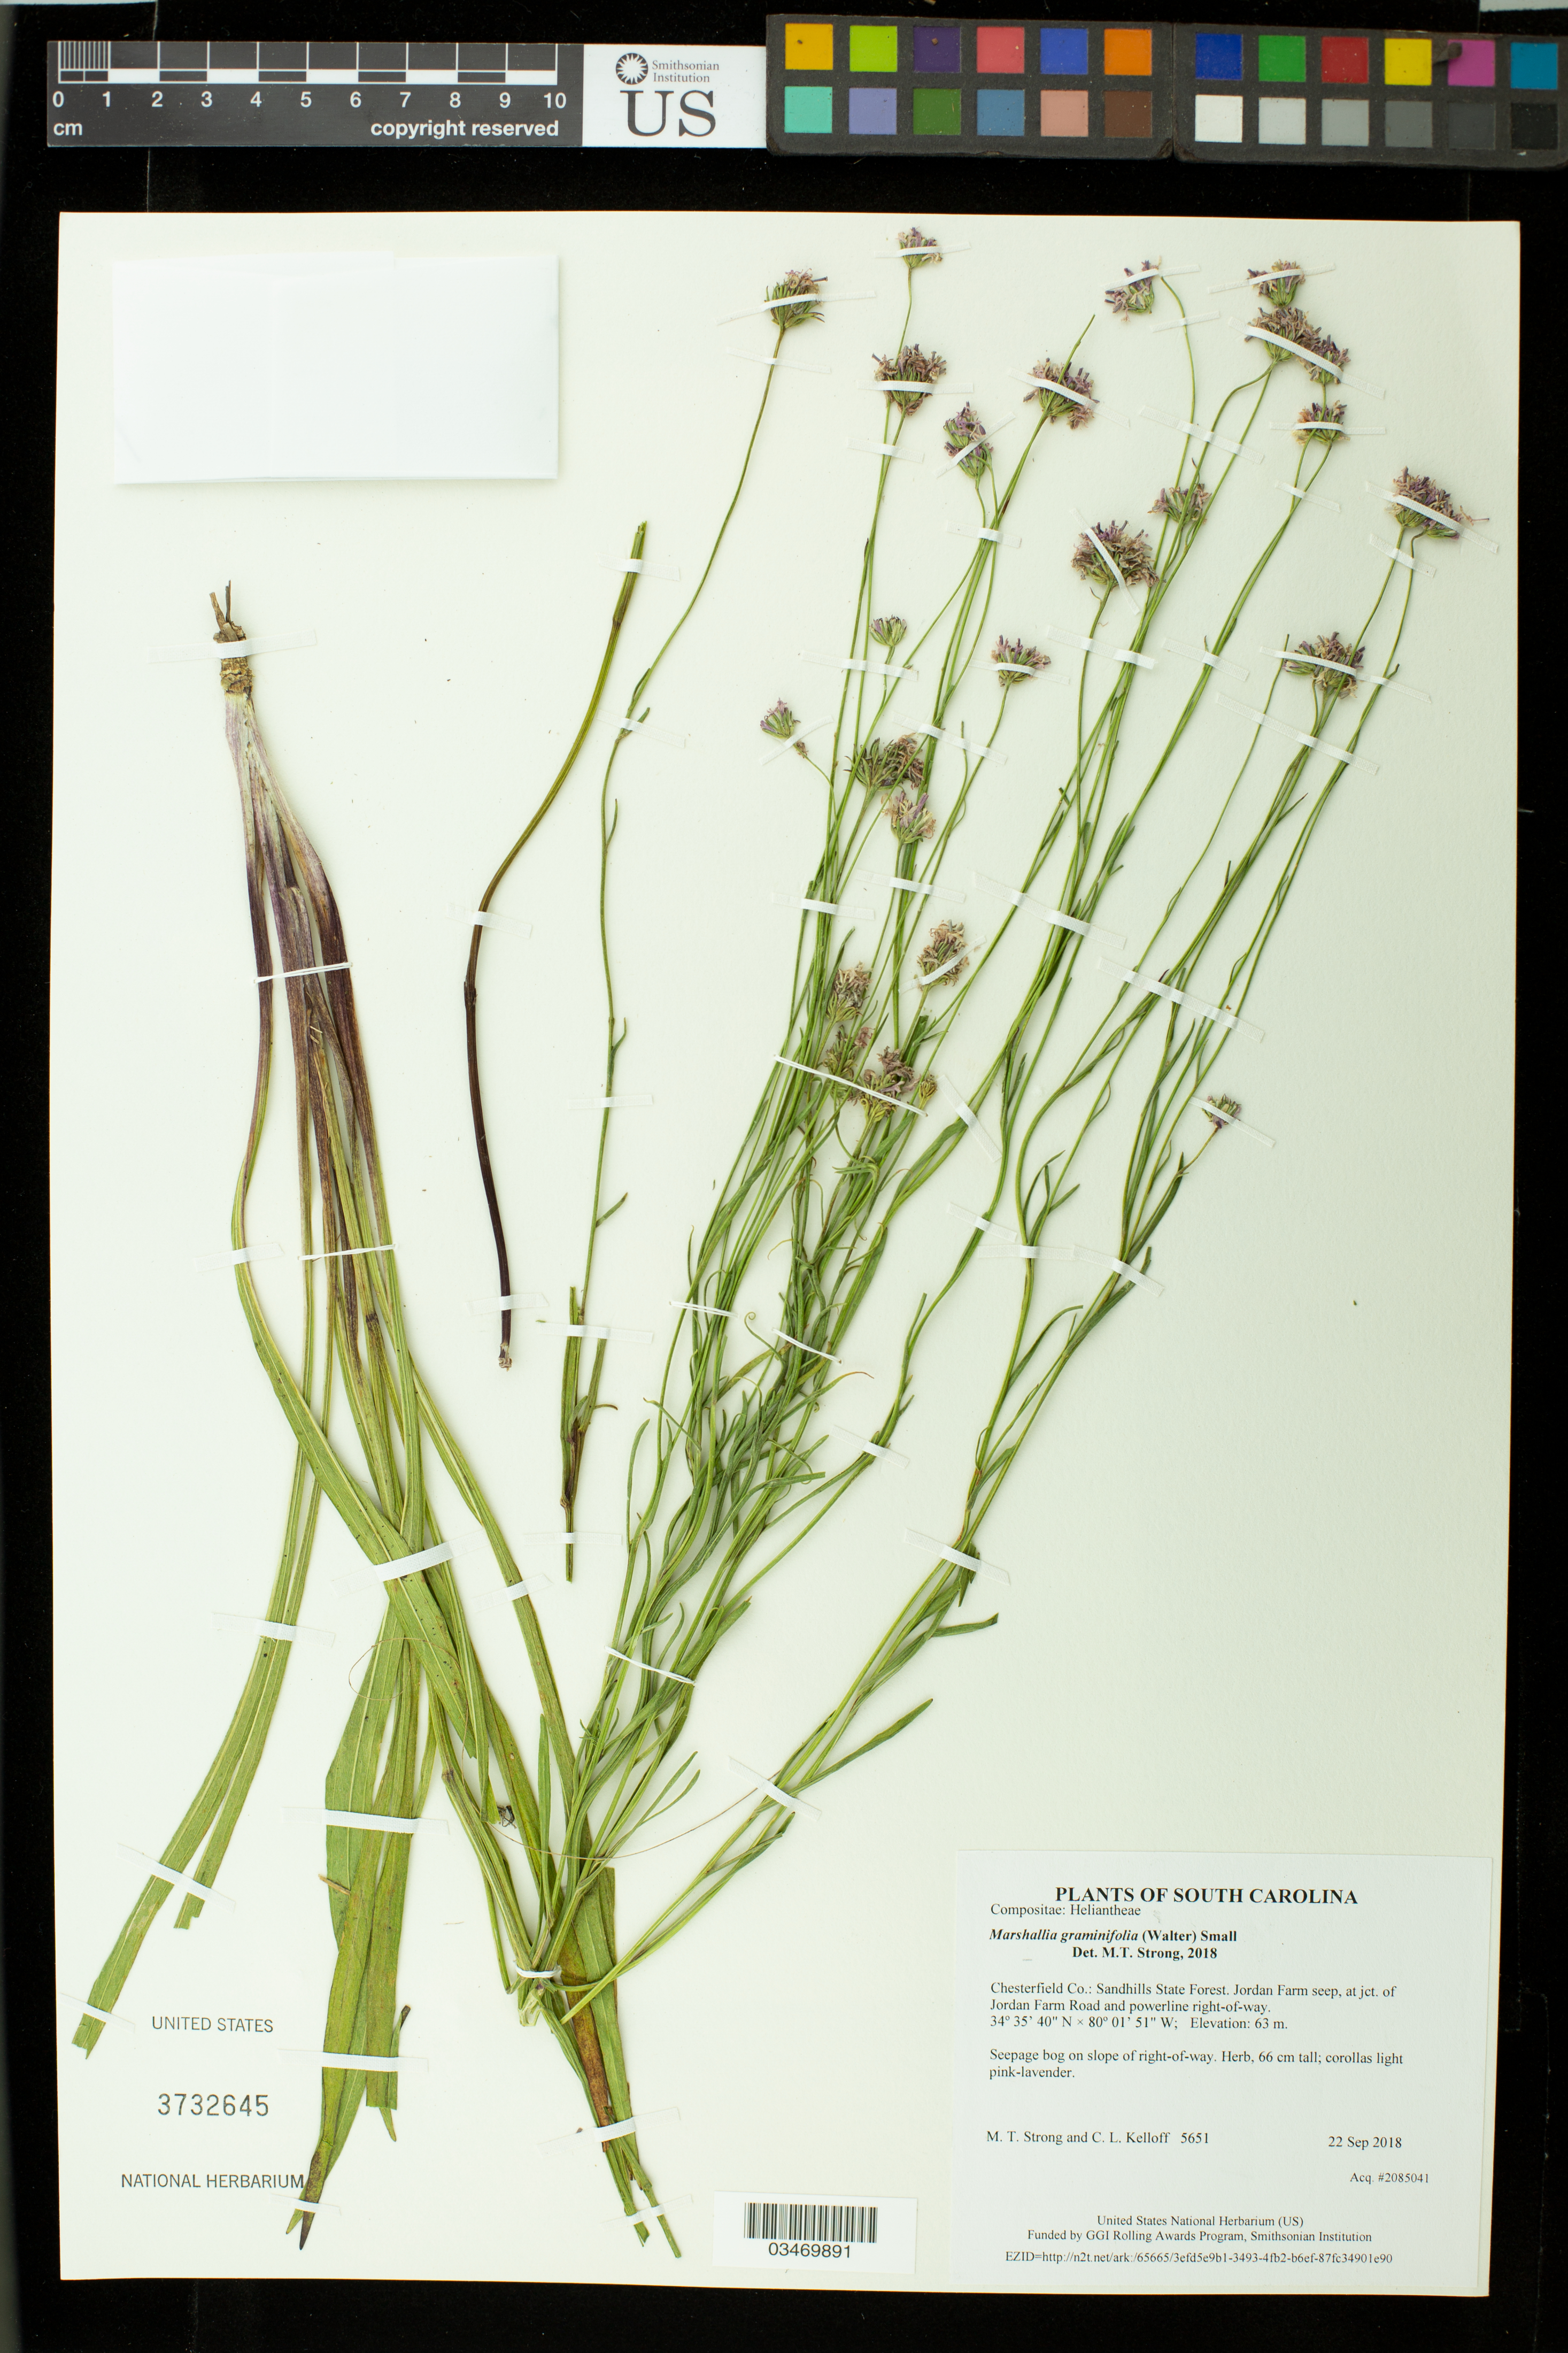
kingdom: Plantae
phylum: Tracheophyta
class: Magnoliopsida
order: Asterales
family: Asteraceae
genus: Marshallia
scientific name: Marshallia graminifolia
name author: (Walter) Small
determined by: Strong, M. T., (US), Smithsonian Institution - National Museum of Natural History (UNITED STATES)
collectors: M. T. Strong & C. L. Kelloff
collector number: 5651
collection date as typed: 22 Sep 2018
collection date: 2018-09-22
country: United States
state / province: South Carolina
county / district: Chesterfield Co.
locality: Sandhills State Forest. Jordan Farm seep, at jct. of Jordan Farm Road and powerline right-of-way.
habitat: Seepage bog on slope of right-of-way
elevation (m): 63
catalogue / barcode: US 3732645